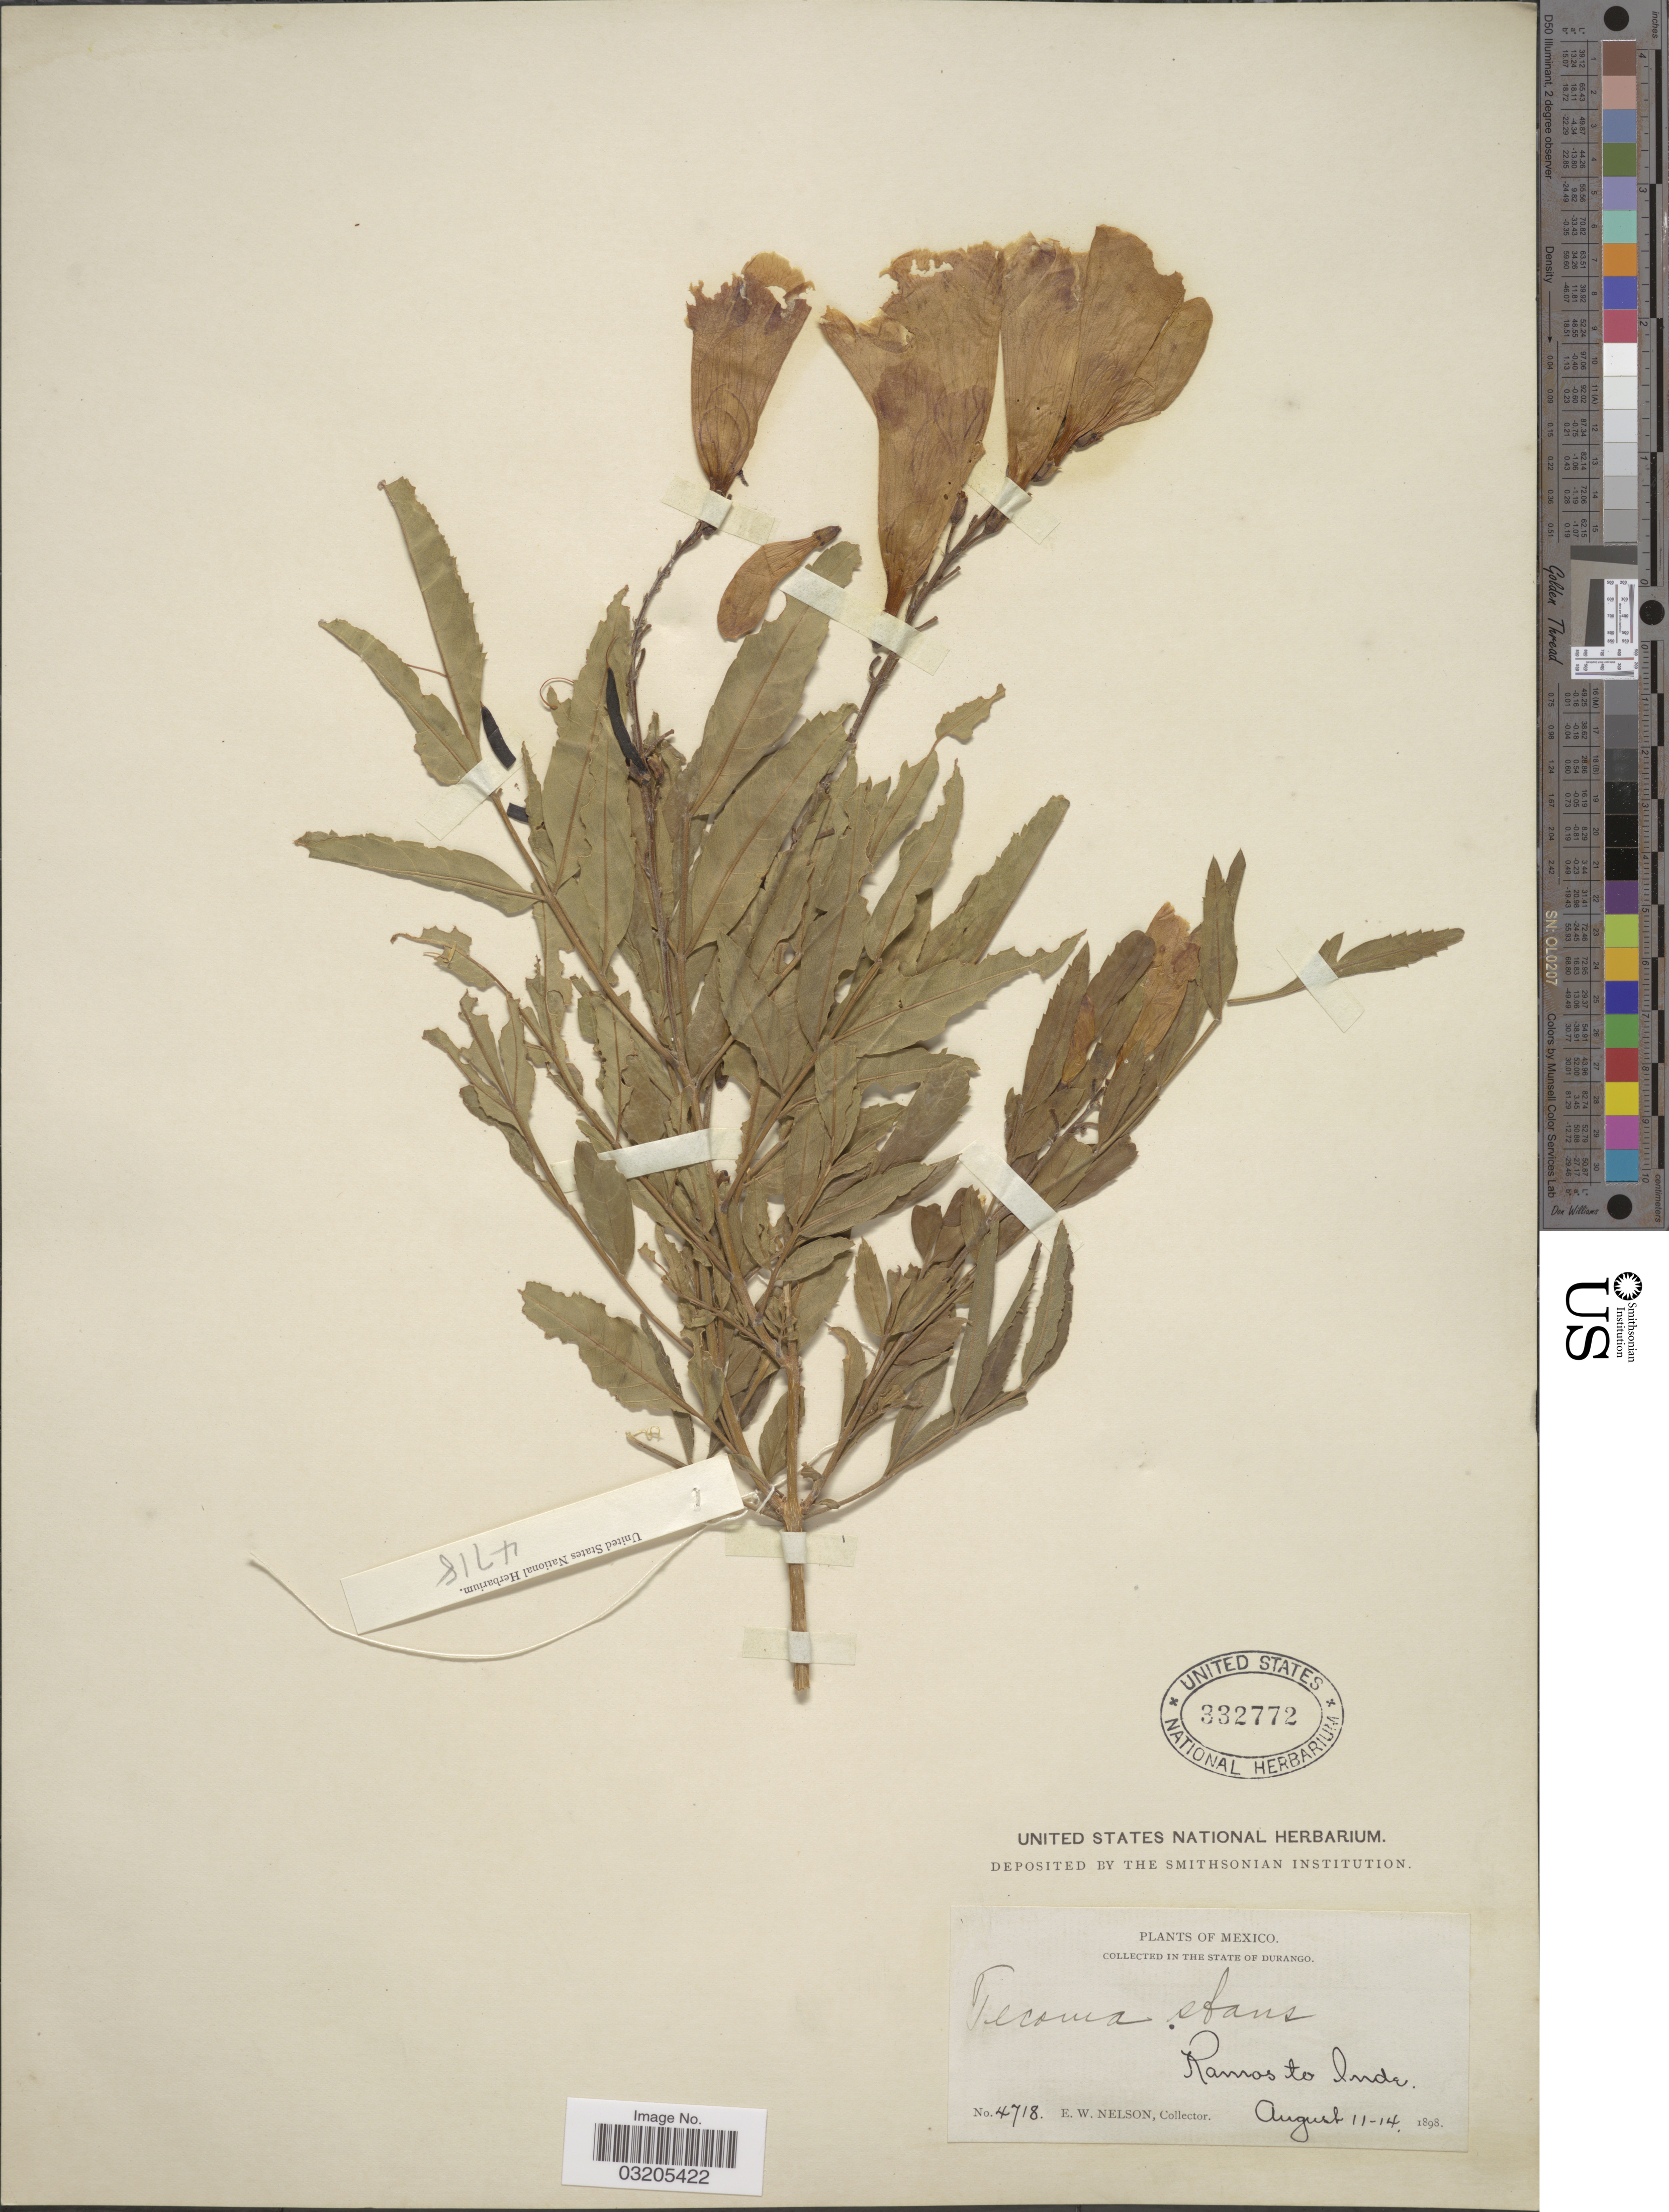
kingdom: Plantae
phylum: Tracheophyta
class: Magnoliopsida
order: Lamiales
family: Bignoniaceae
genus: Tecoma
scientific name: Tecoma stans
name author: (L.) Juss. ex Kunth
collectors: E. W. Nelson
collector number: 4718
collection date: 1898-08-11/1898-08-14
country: Mexico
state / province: Durango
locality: Ramos to Inde.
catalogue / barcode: US 332772